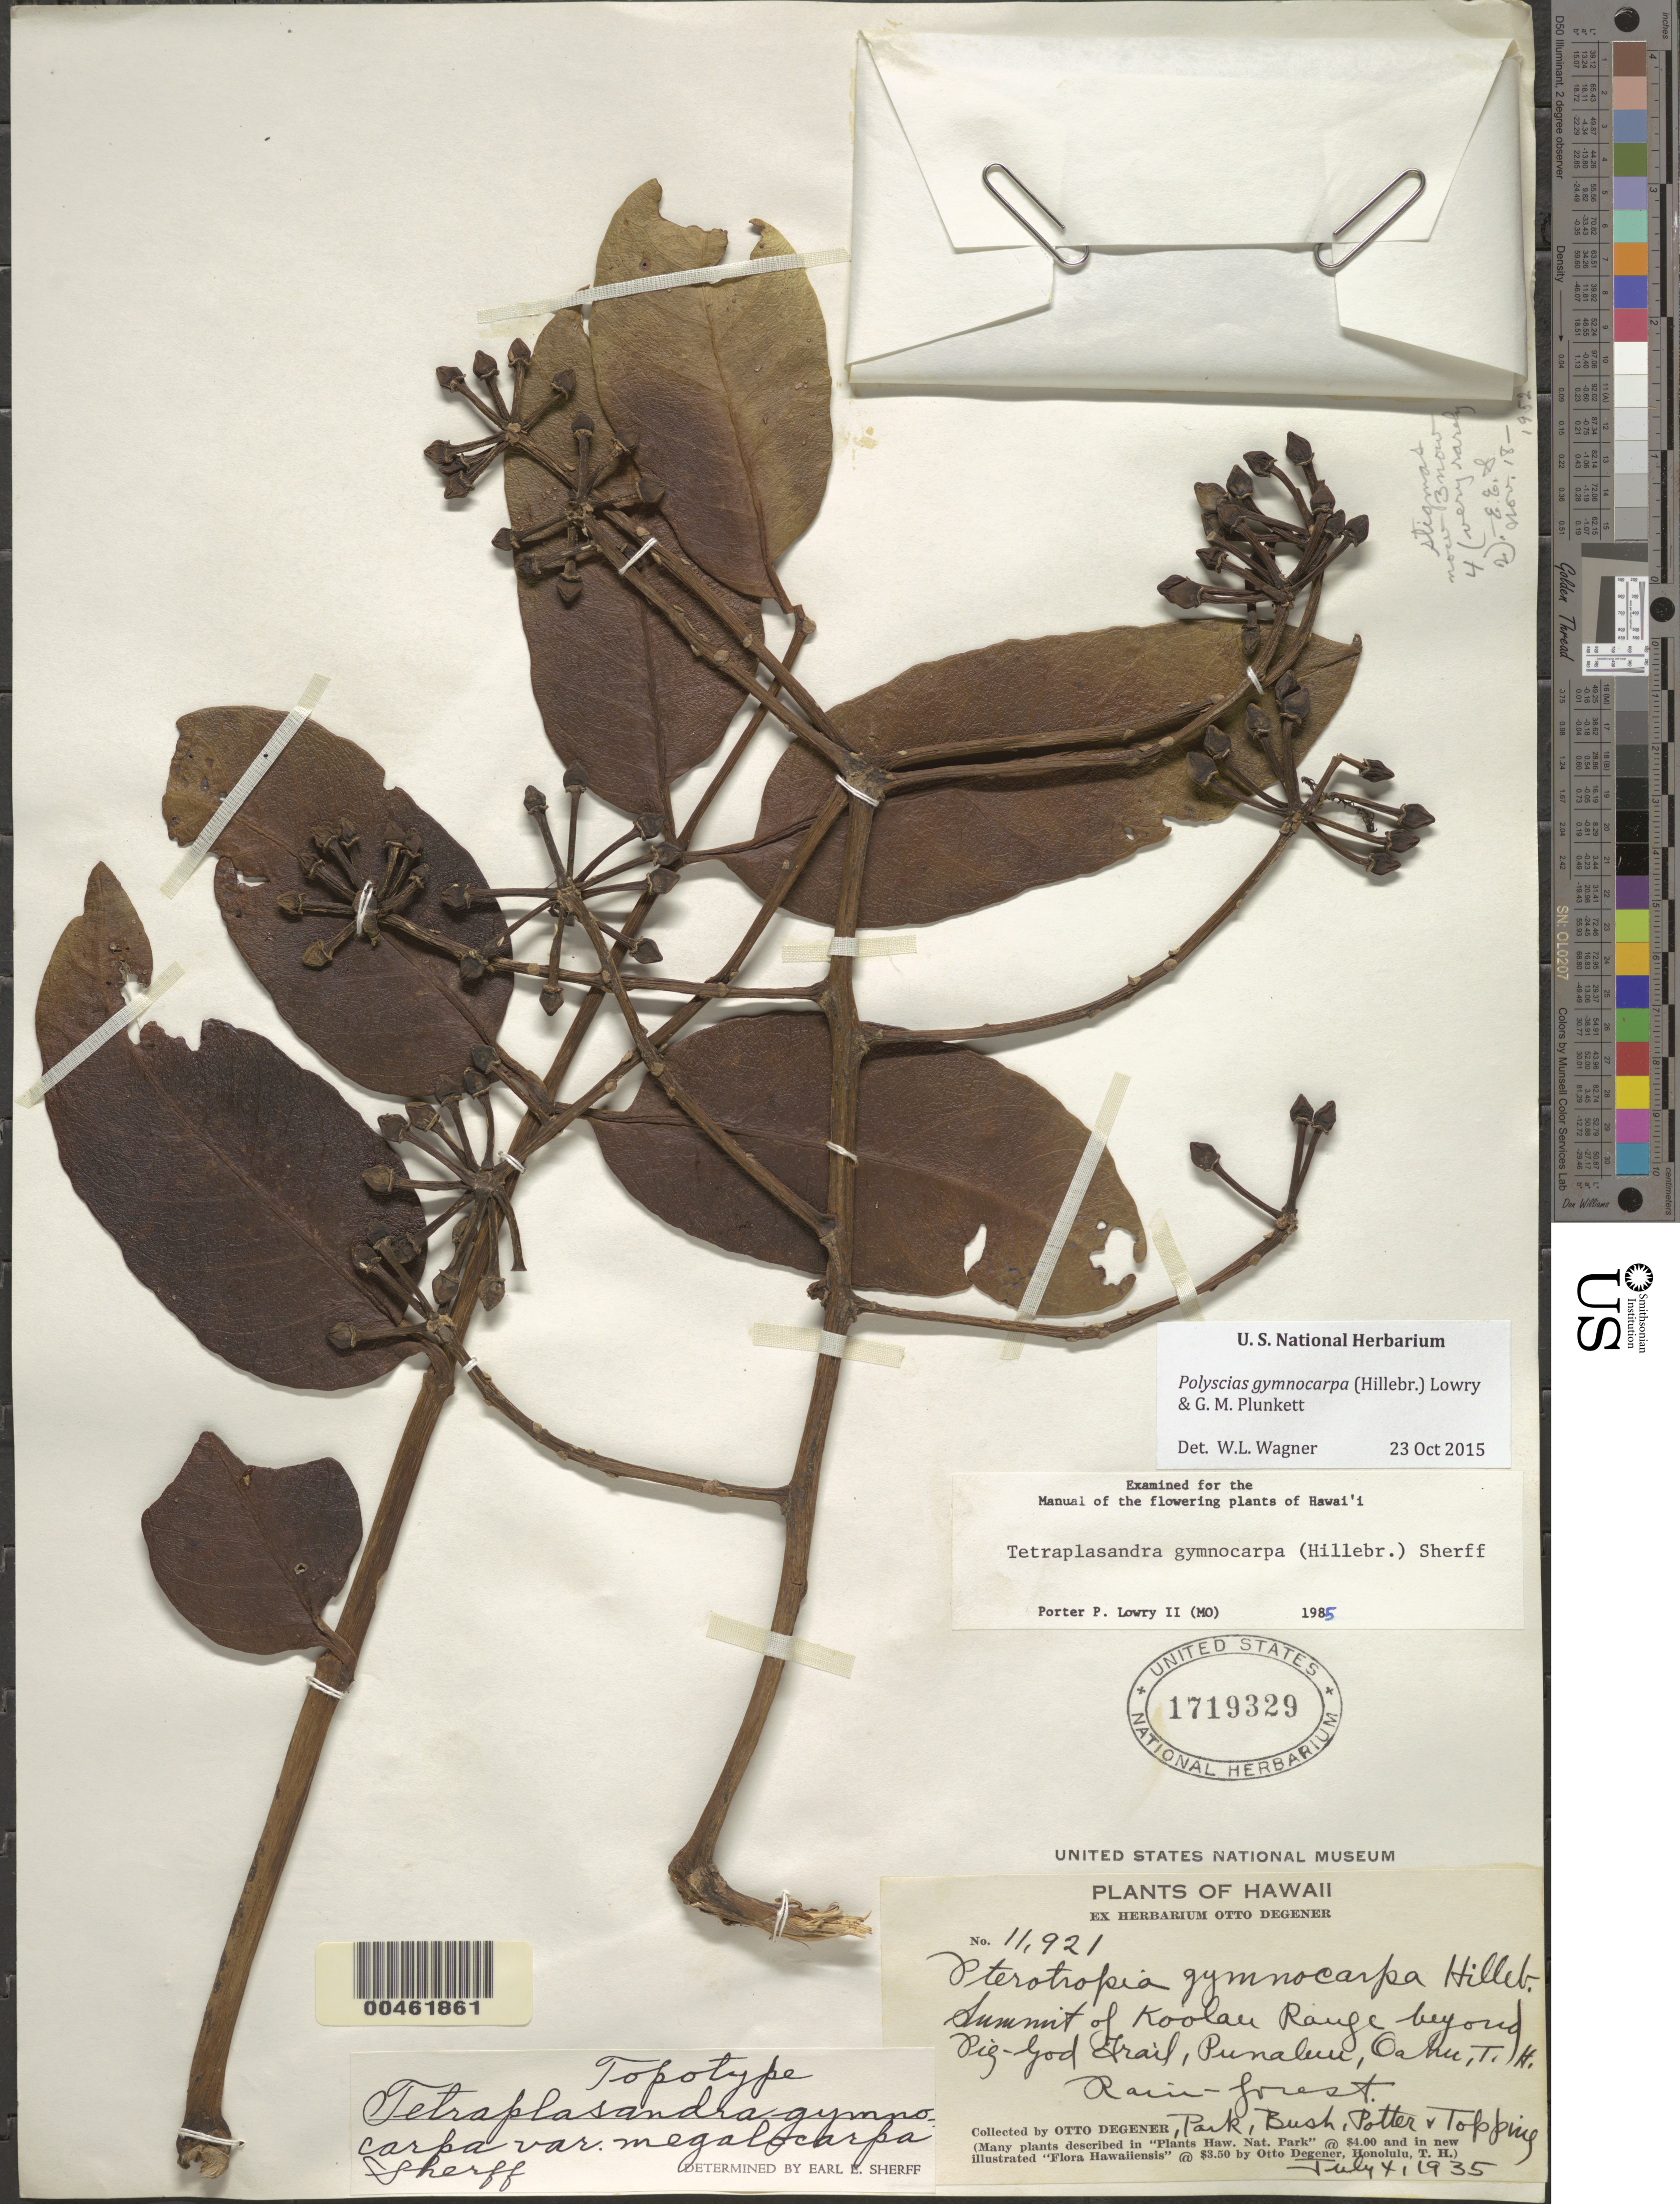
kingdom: Plantae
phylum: Tracheophyta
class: Magnoliopsida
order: Apiales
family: Araliaceae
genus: Polyscias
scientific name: Polyscias gymnocarpa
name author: (Hillebr.) Lowry & G. M. Plunkett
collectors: O. Degener, Park, B. F. Bush, Potter & D. L. Topping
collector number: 11921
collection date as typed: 4 Jul 1935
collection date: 1935-07-04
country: United States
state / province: Hawaii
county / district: Honolulu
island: Oahu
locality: Summit of Koolau Range beyond Pig-God Trail, Punaluu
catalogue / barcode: US 1719329